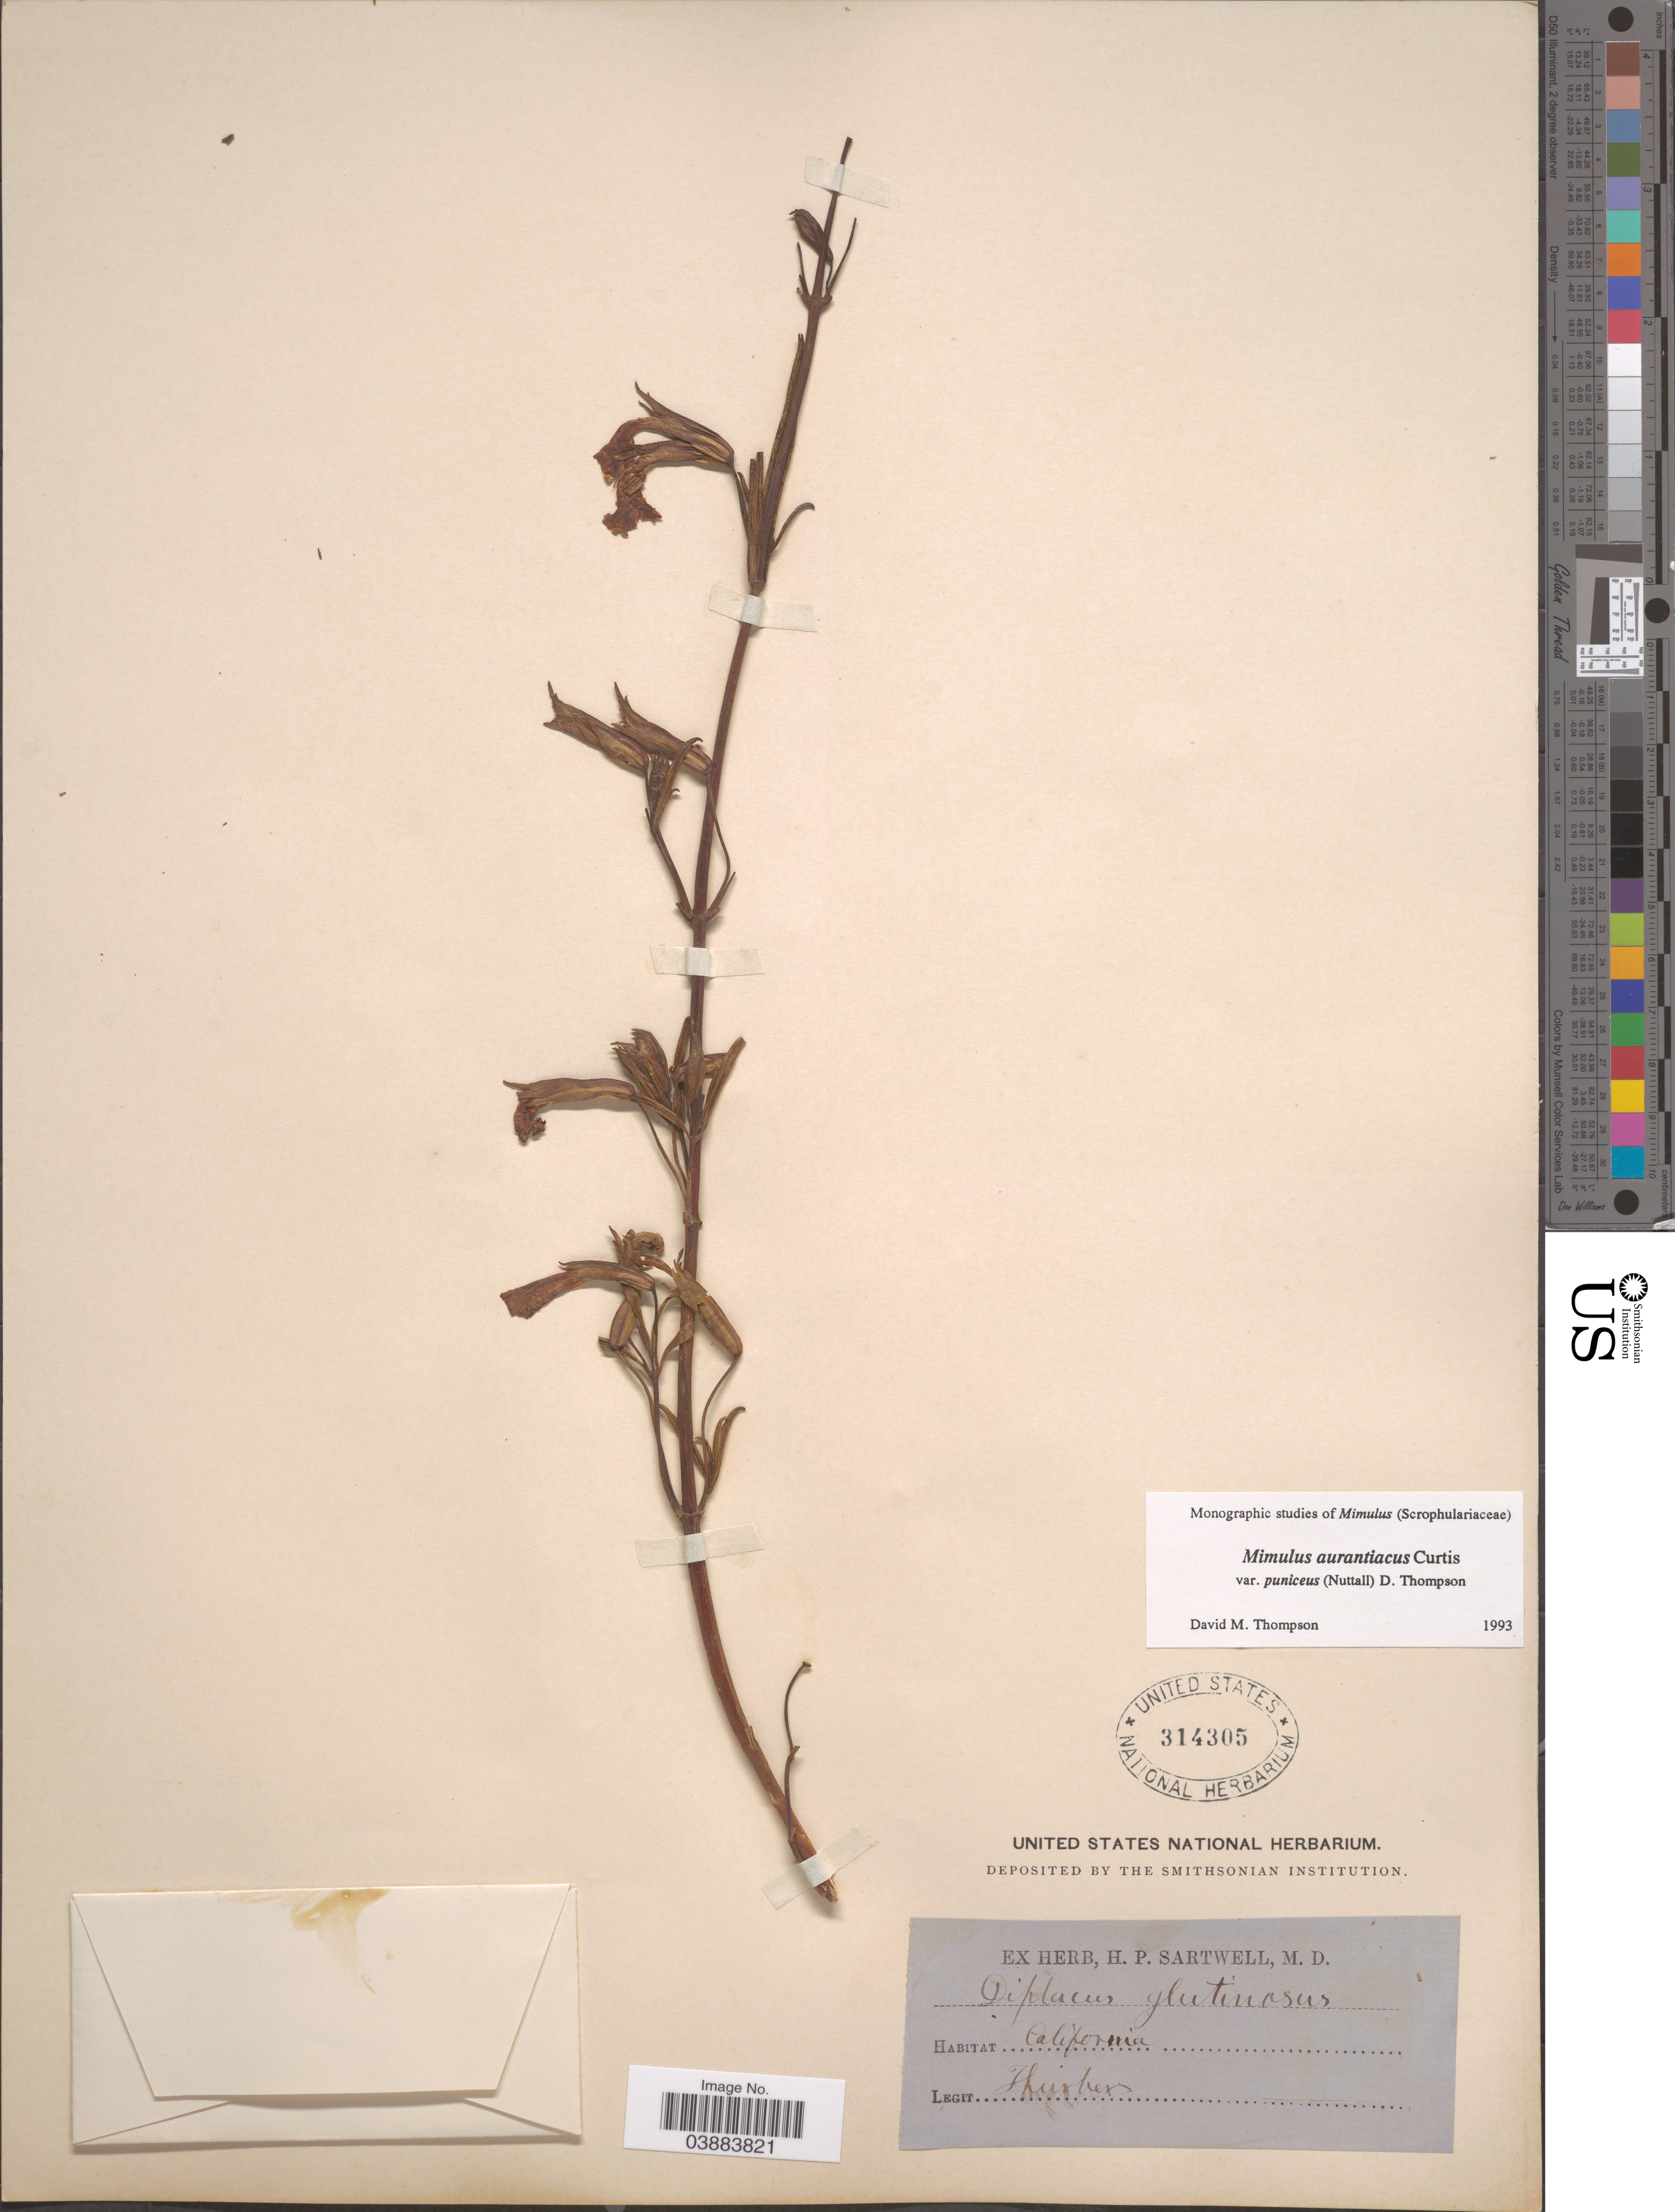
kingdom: Plantae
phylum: Tracheophyta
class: Magnoliopsida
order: Lamiales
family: Phrymaceae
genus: Diplacus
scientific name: Diplacus aurantiacus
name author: (Curtis) Jeps.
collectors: -- Thurber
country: United States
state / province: California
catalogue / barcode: US 314305